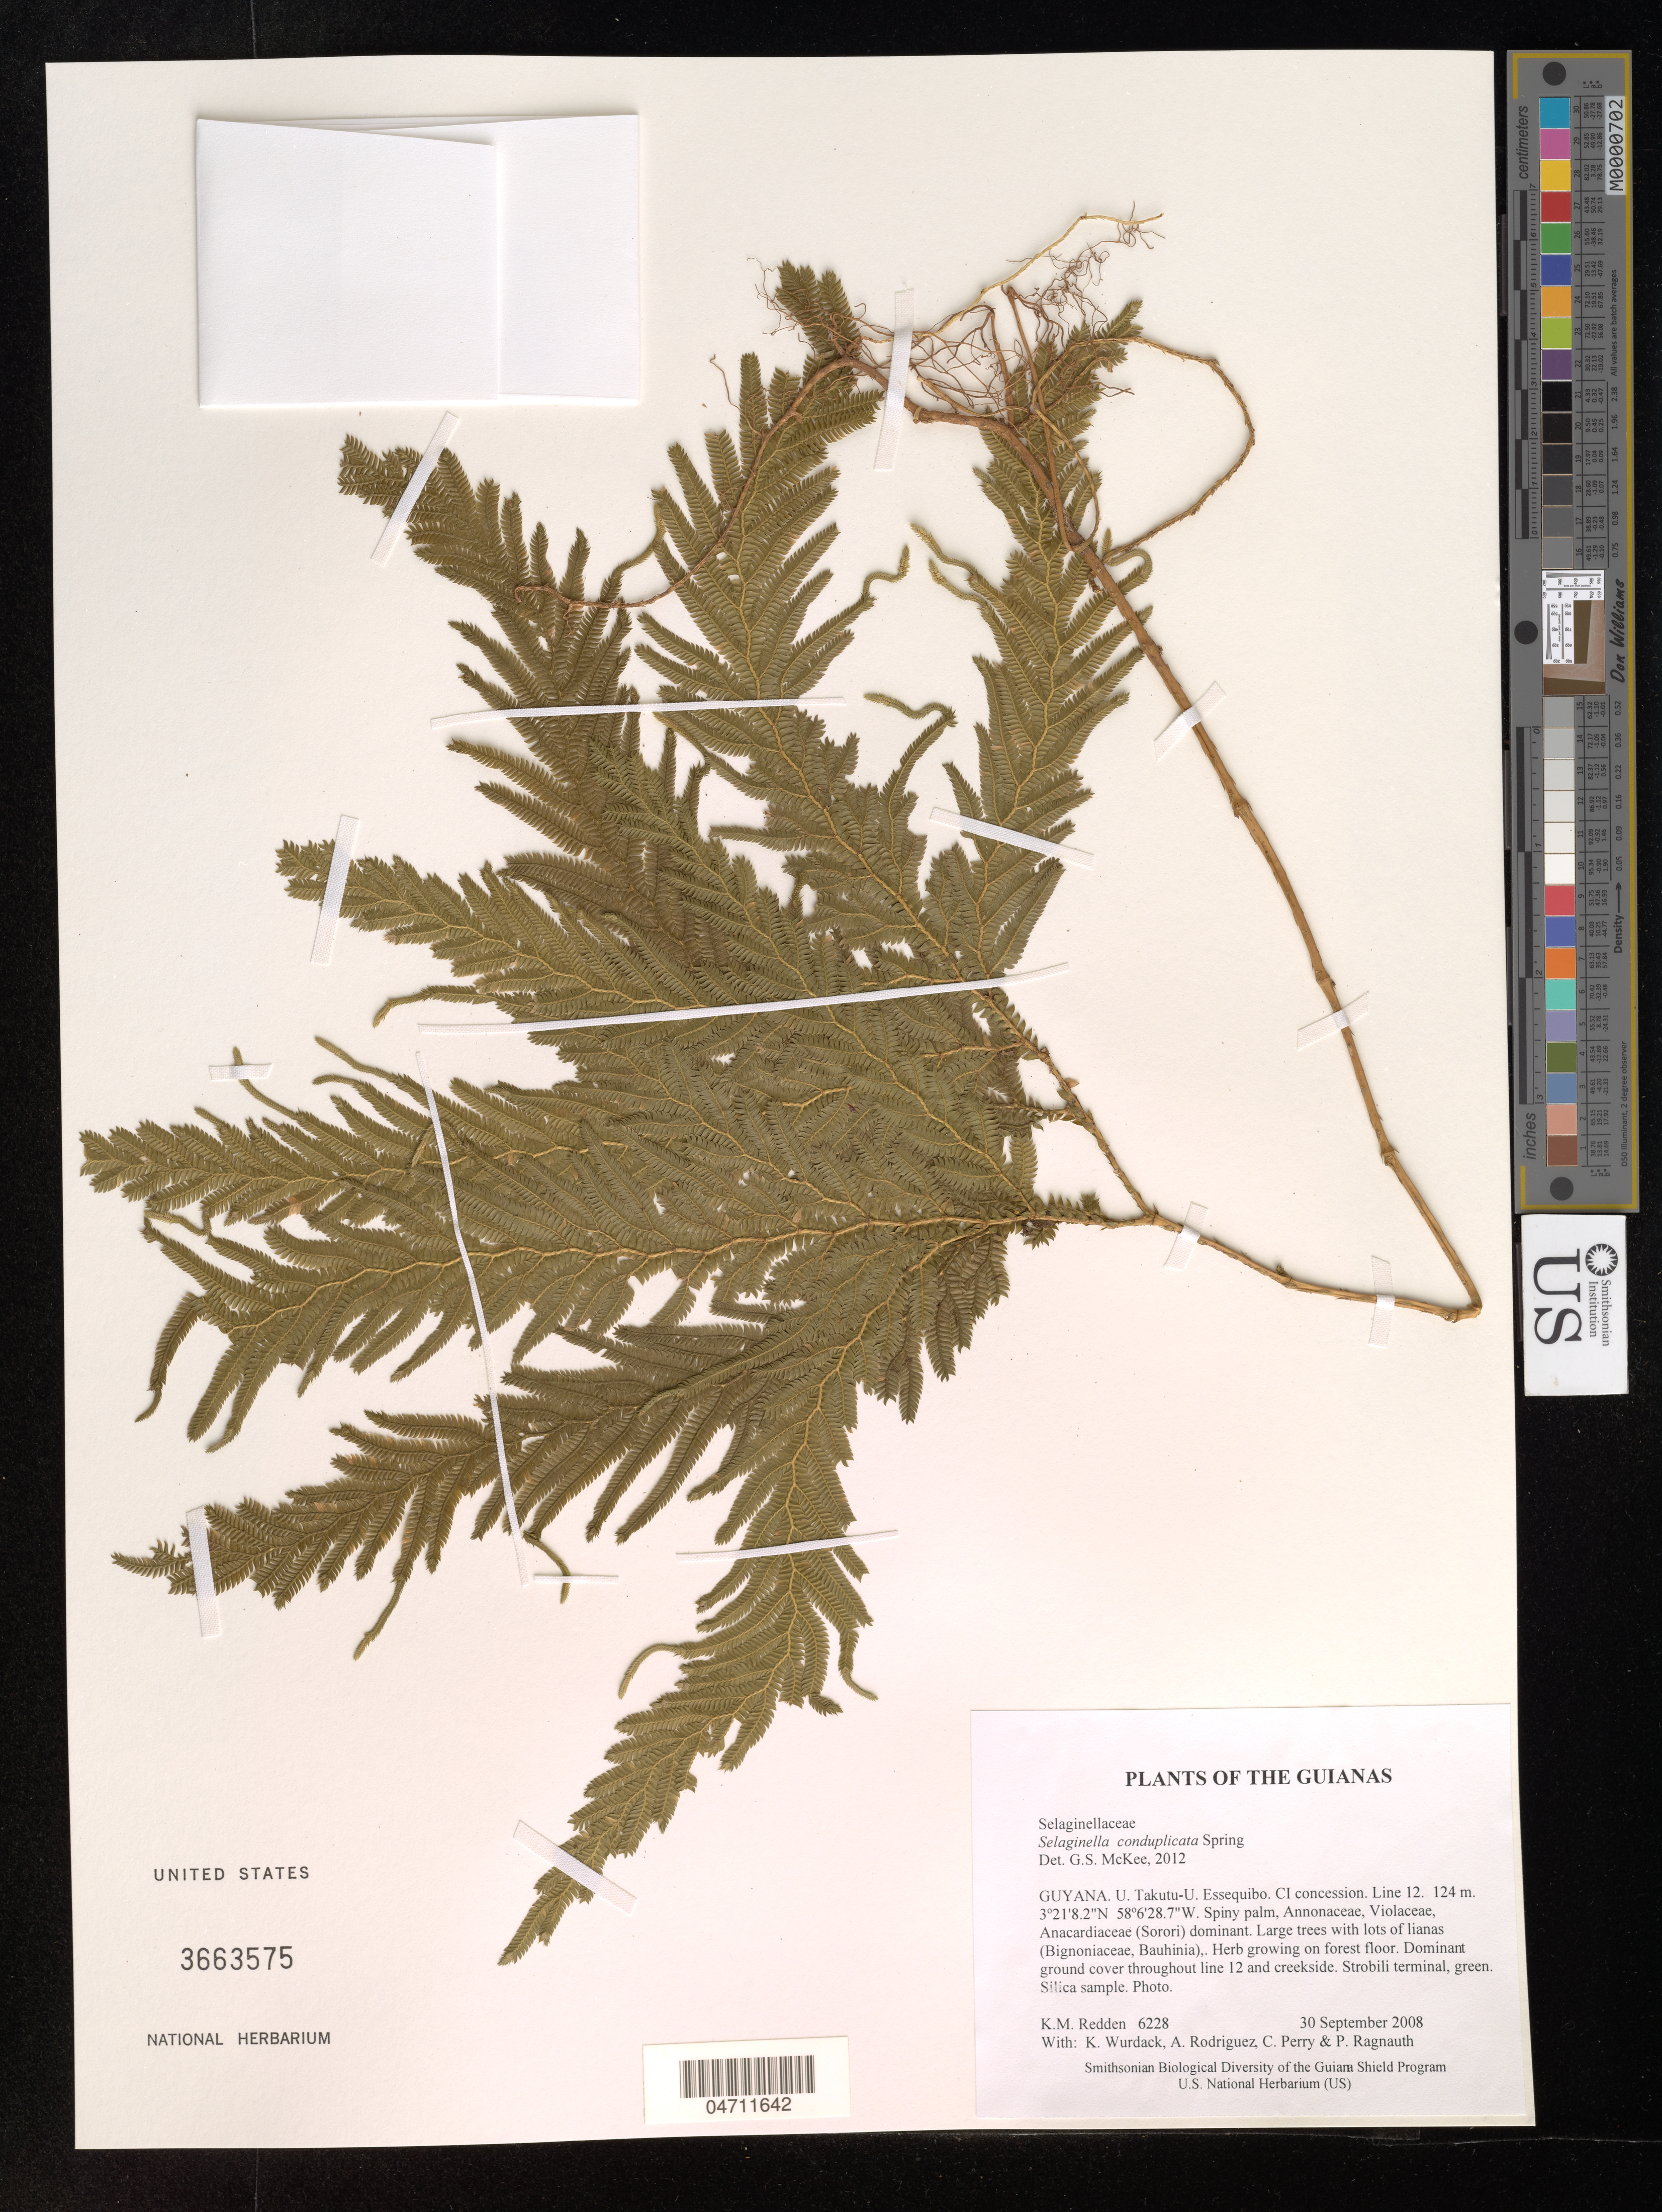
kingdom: Plantae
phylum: Tracheophyta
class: Lycopodiopsida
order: Selaginellales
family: Selaginellaceae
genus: Selaginella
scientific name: Selaginella conduplicata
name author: Spring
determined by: McKee, G. S., (US), NMNH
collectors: K. M. Redden, K. Wurdack, A. Rodriguez, C. Perry & P. Ragnauth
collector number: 6228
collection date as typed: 30 September 2008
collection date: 2008-09-30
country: Guyana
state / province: U. Takutu-U. Essequibo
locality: CI concession. Line 12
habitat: Spiny palm, Annonaceae, Violaceae, Anacardiaceae (Sorori) dominant. Large trees with lots of lianas (Bignoniaceae, Bauhinia)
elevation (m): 124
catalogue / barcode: US 3663575